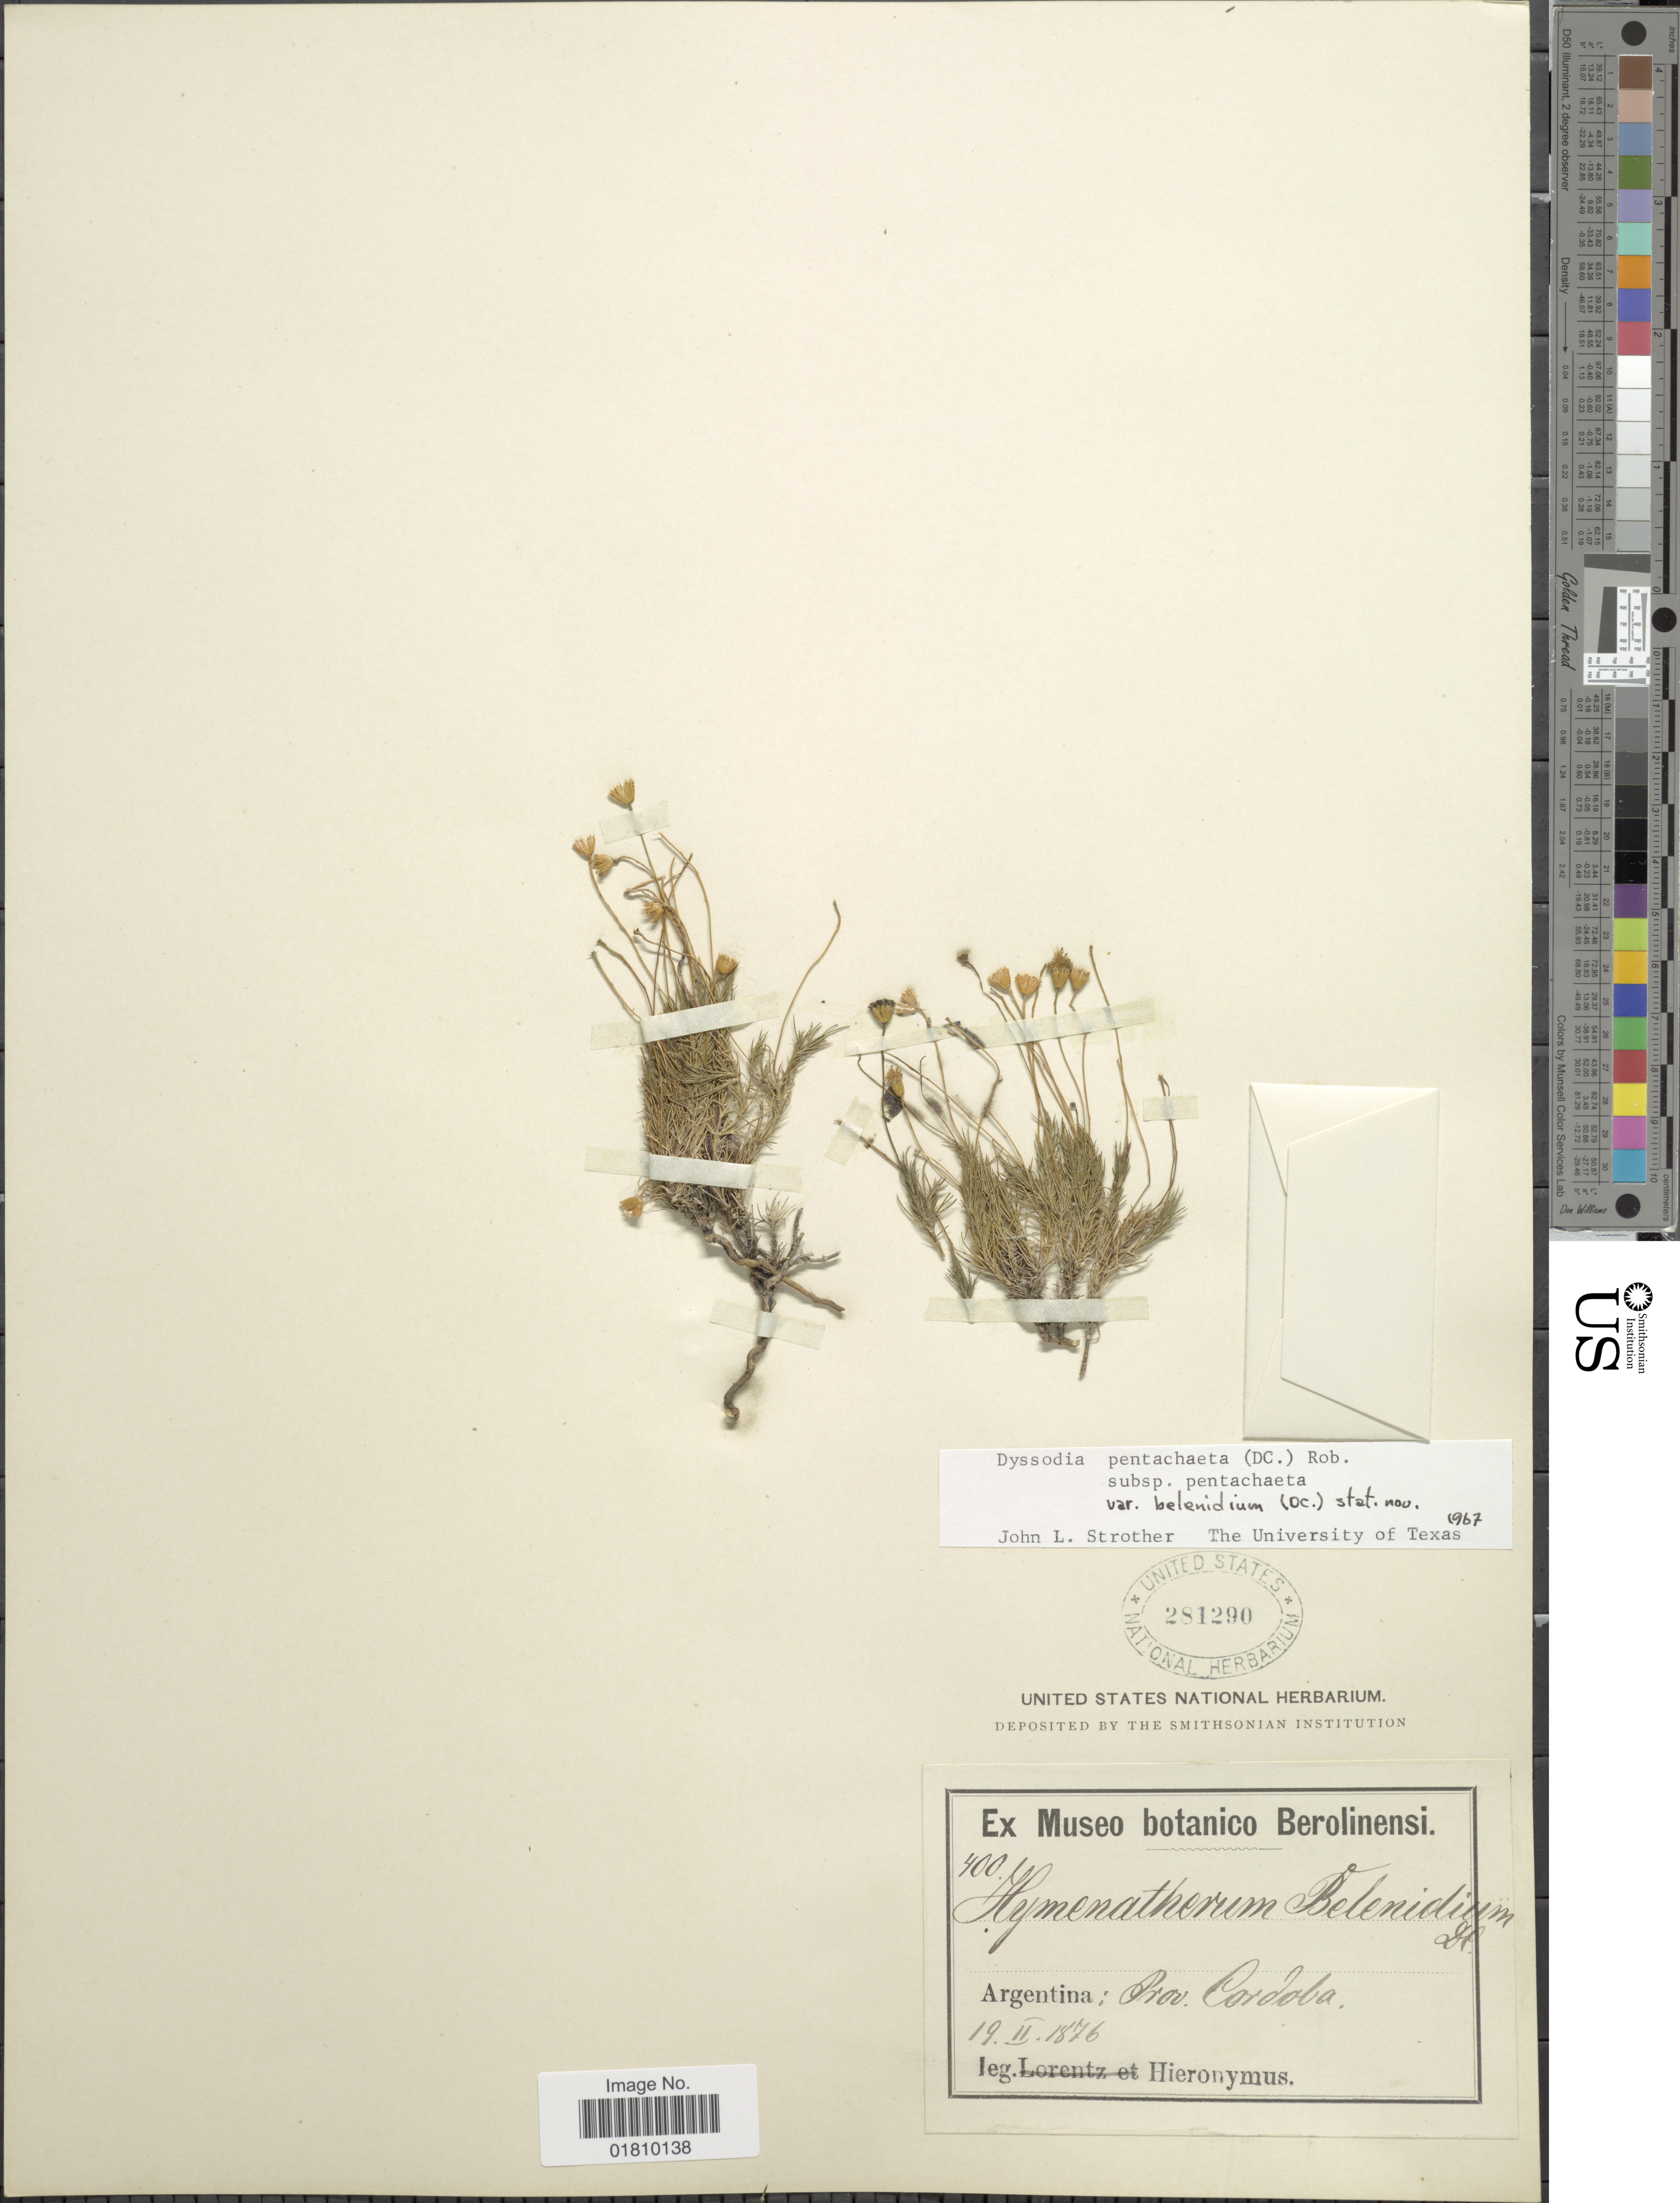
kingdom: Plantae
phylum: Tracheophyta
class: Magnoliopsida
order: Asterales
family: Asteraceae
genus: Thymophylla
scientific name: Thymophylla pentachaeta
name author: (DC.) Small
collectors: -. Hieronymus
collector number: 400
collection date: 1876-02-19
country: Argentina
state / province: Cordoba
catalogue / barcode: US 281290